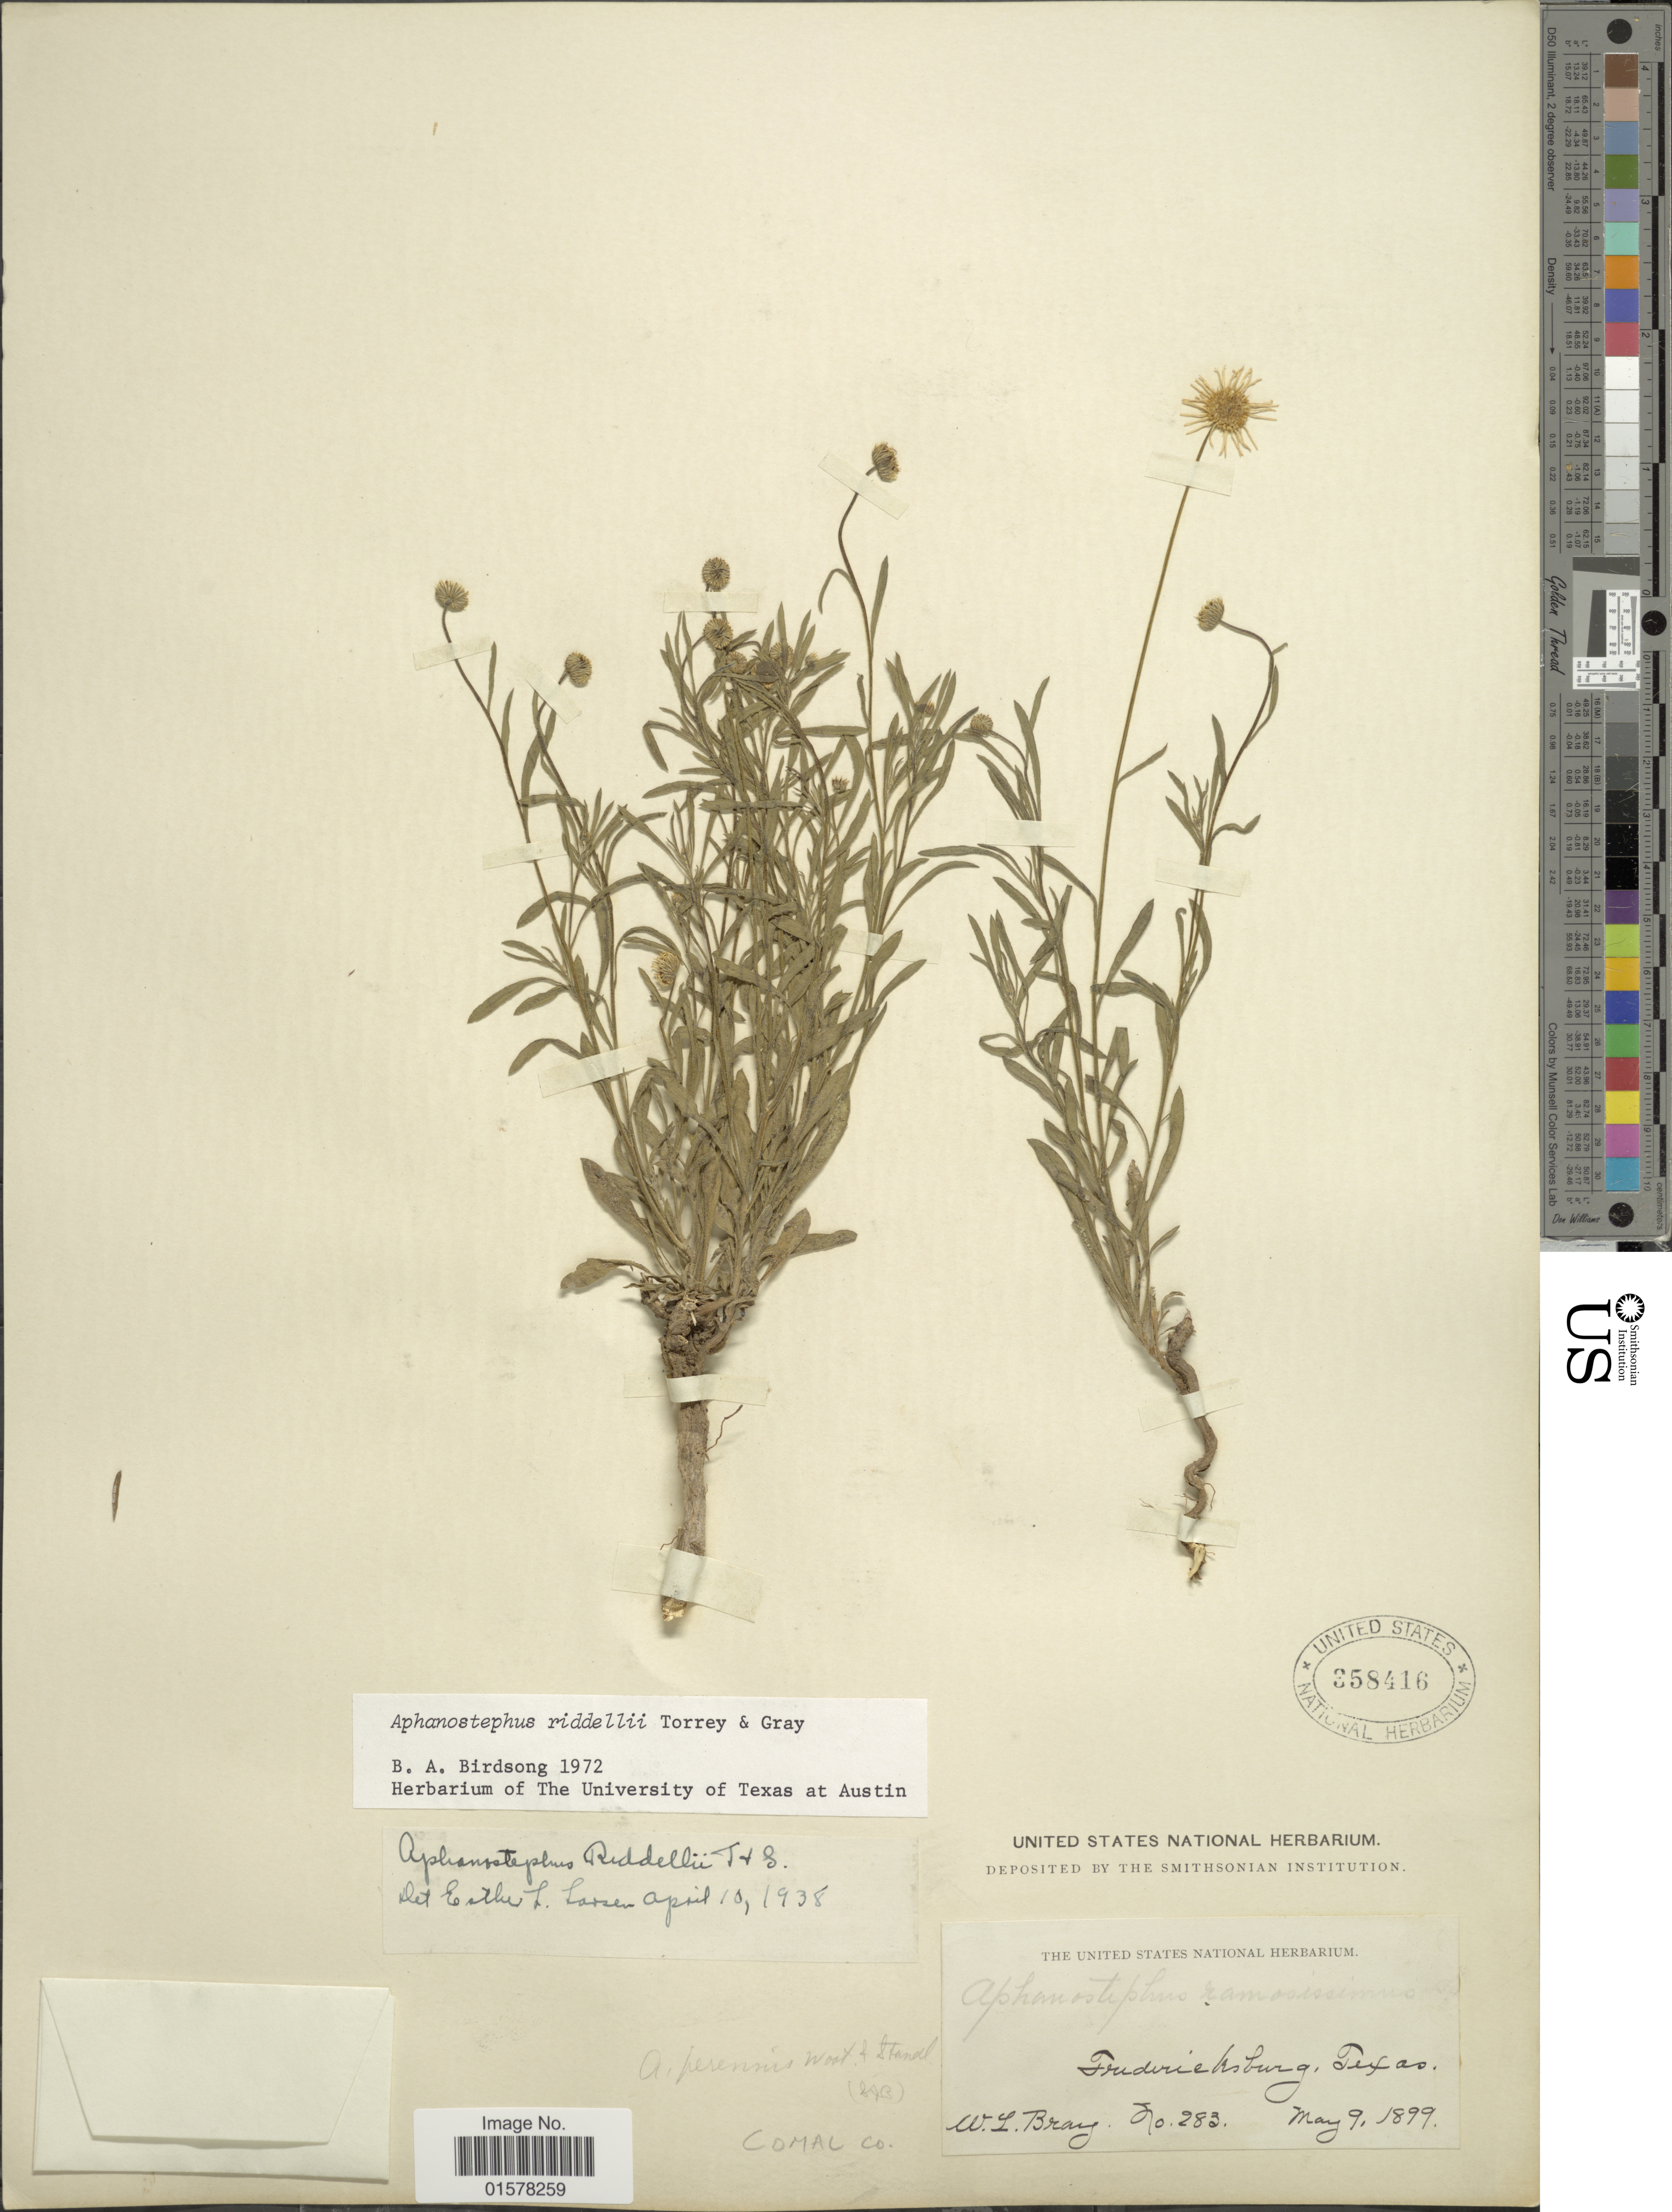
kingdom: Plantae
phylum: Tracheophyta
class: Magnoliopsida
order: Asterales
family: Asteraceae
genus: Aphanostephus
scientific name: Aphanostephus riddellii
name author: Torr. & A. Gray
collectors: W. L. Bray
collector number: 283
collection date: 1899-05-09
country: United States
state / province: Texas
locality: Fredericksburg, Texas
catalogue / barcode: US 358416